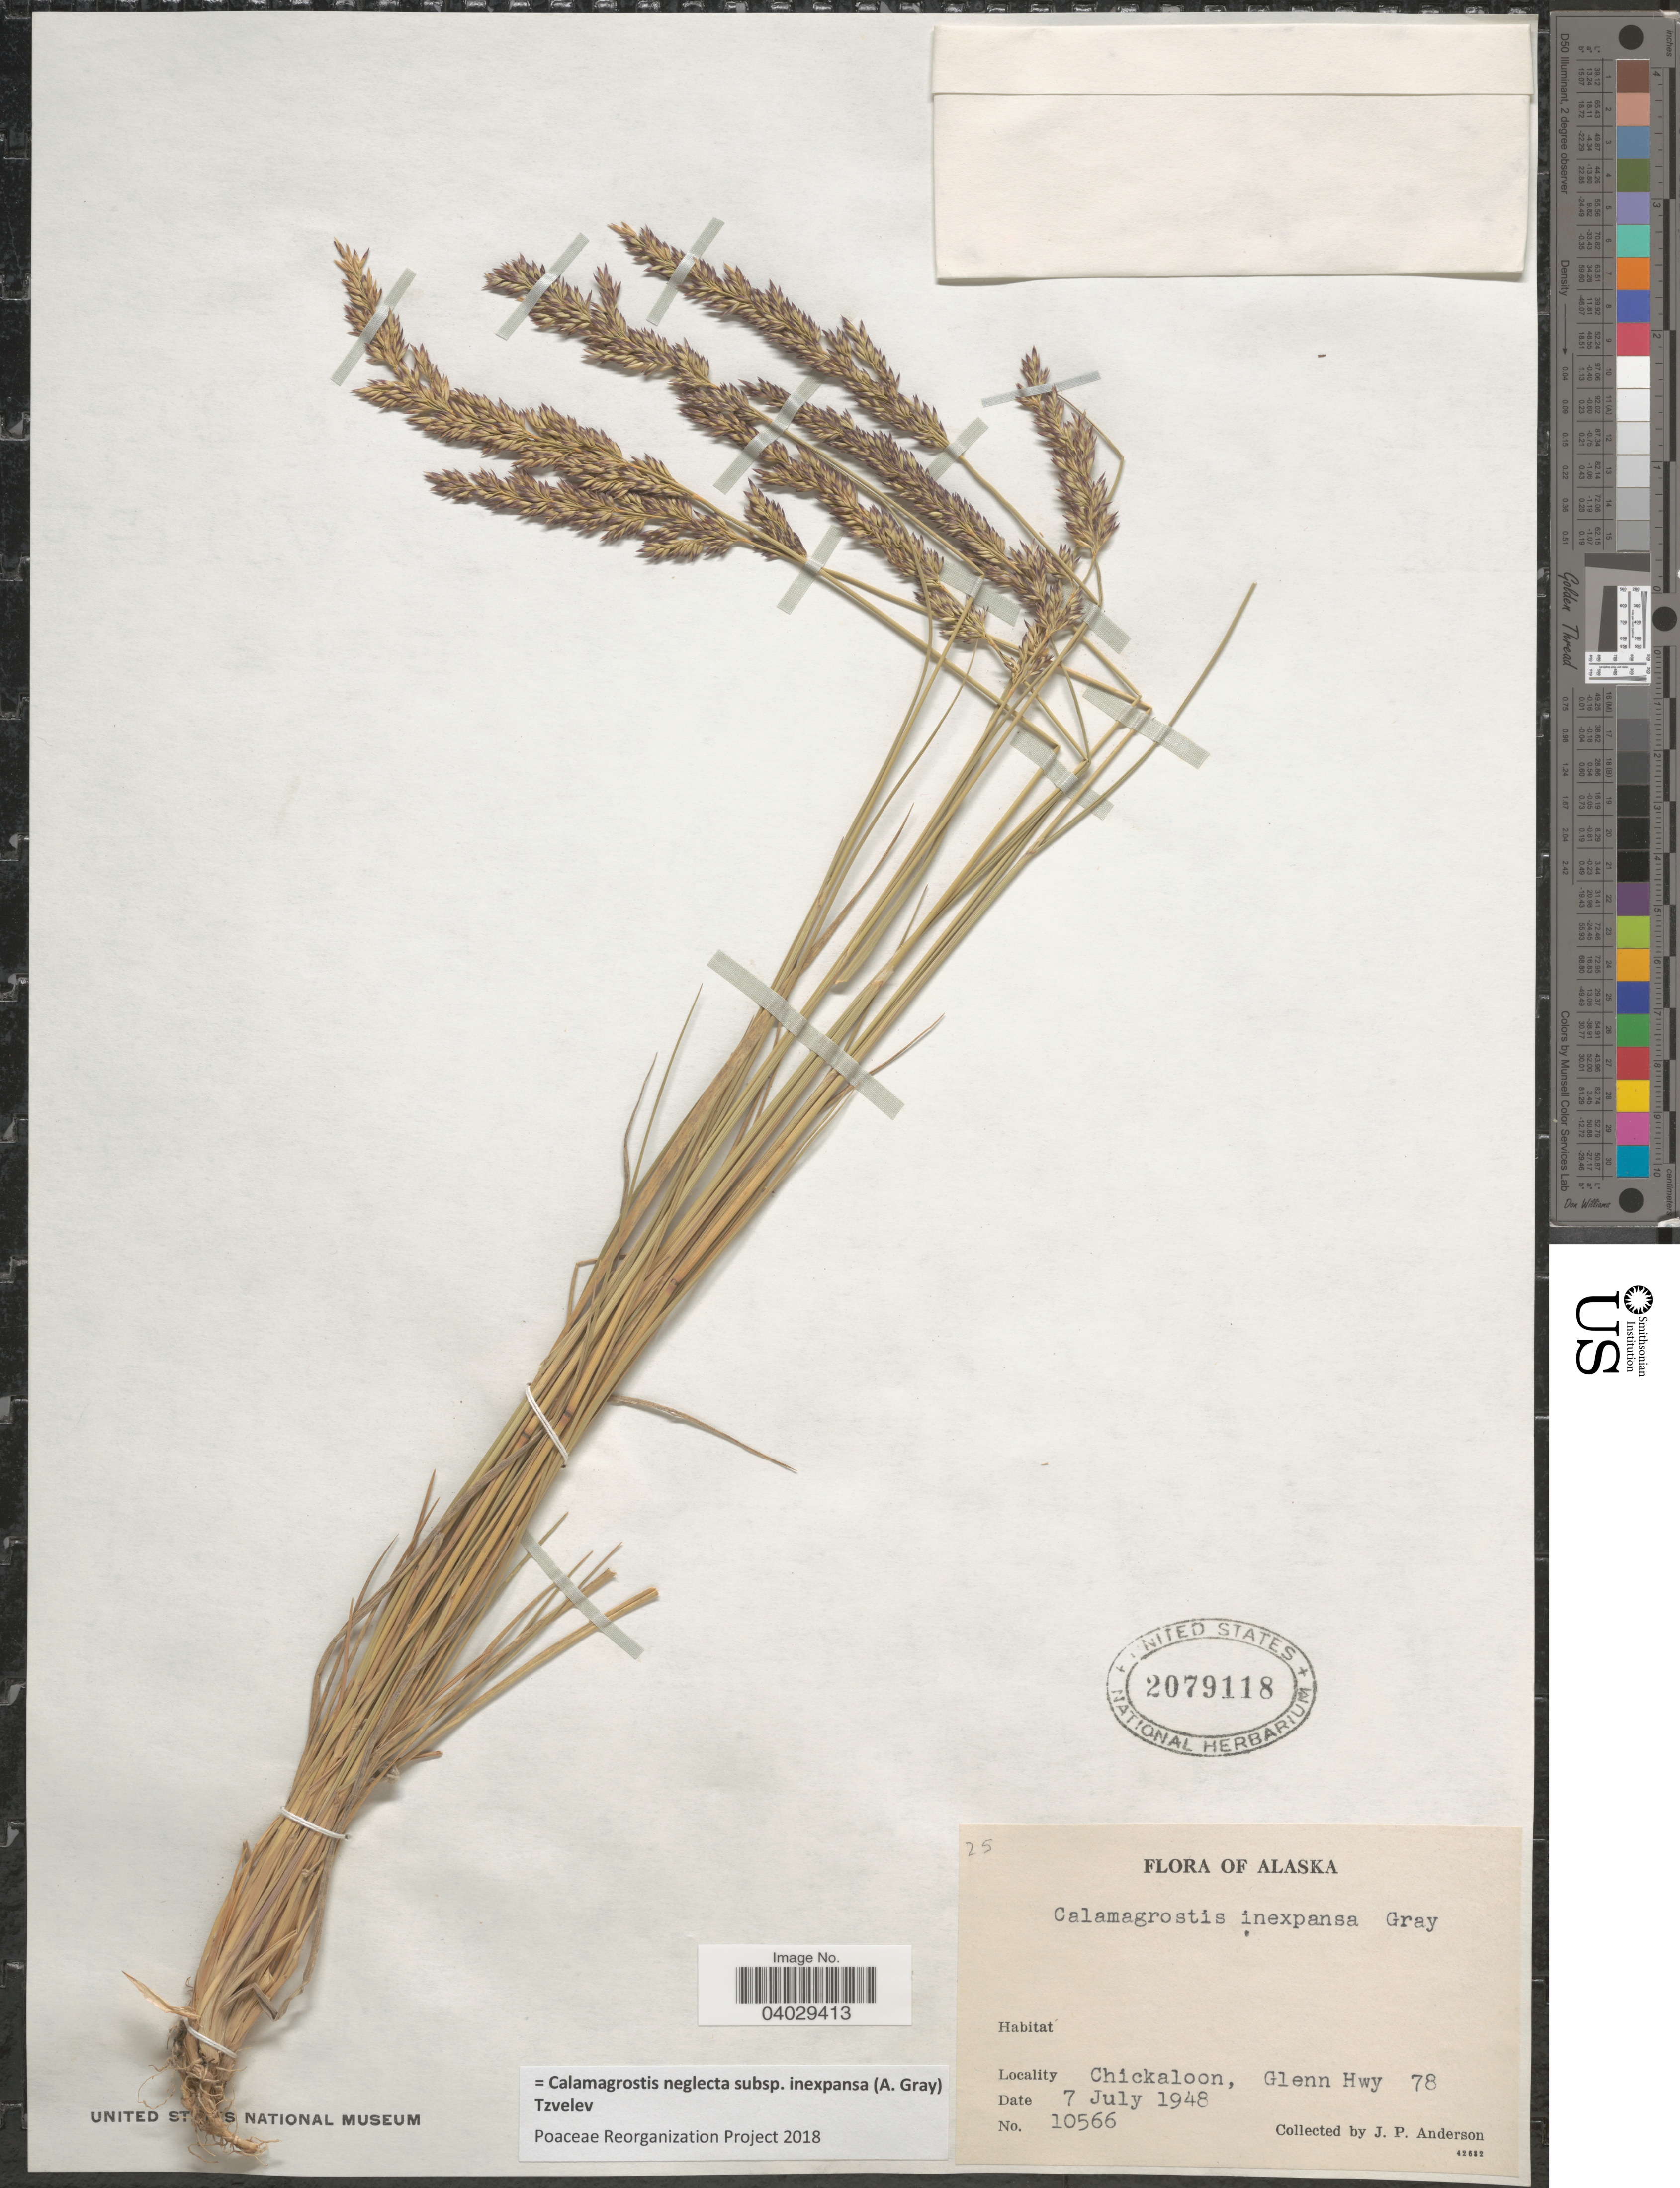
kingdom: Plantae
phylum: Tracheophyta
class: Liliopsida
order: Poales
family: Poaceae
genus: Calamagrostis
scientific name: Calamagrostis neglecta subsp. inexpansa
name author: (A. Gray) Tzvelev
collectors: J. P. Anderson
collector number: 10566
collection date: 1948-07-07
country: United States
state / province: Alaska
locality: Chickaloon, Glenn Hwy 78.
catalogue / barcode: US 2079118